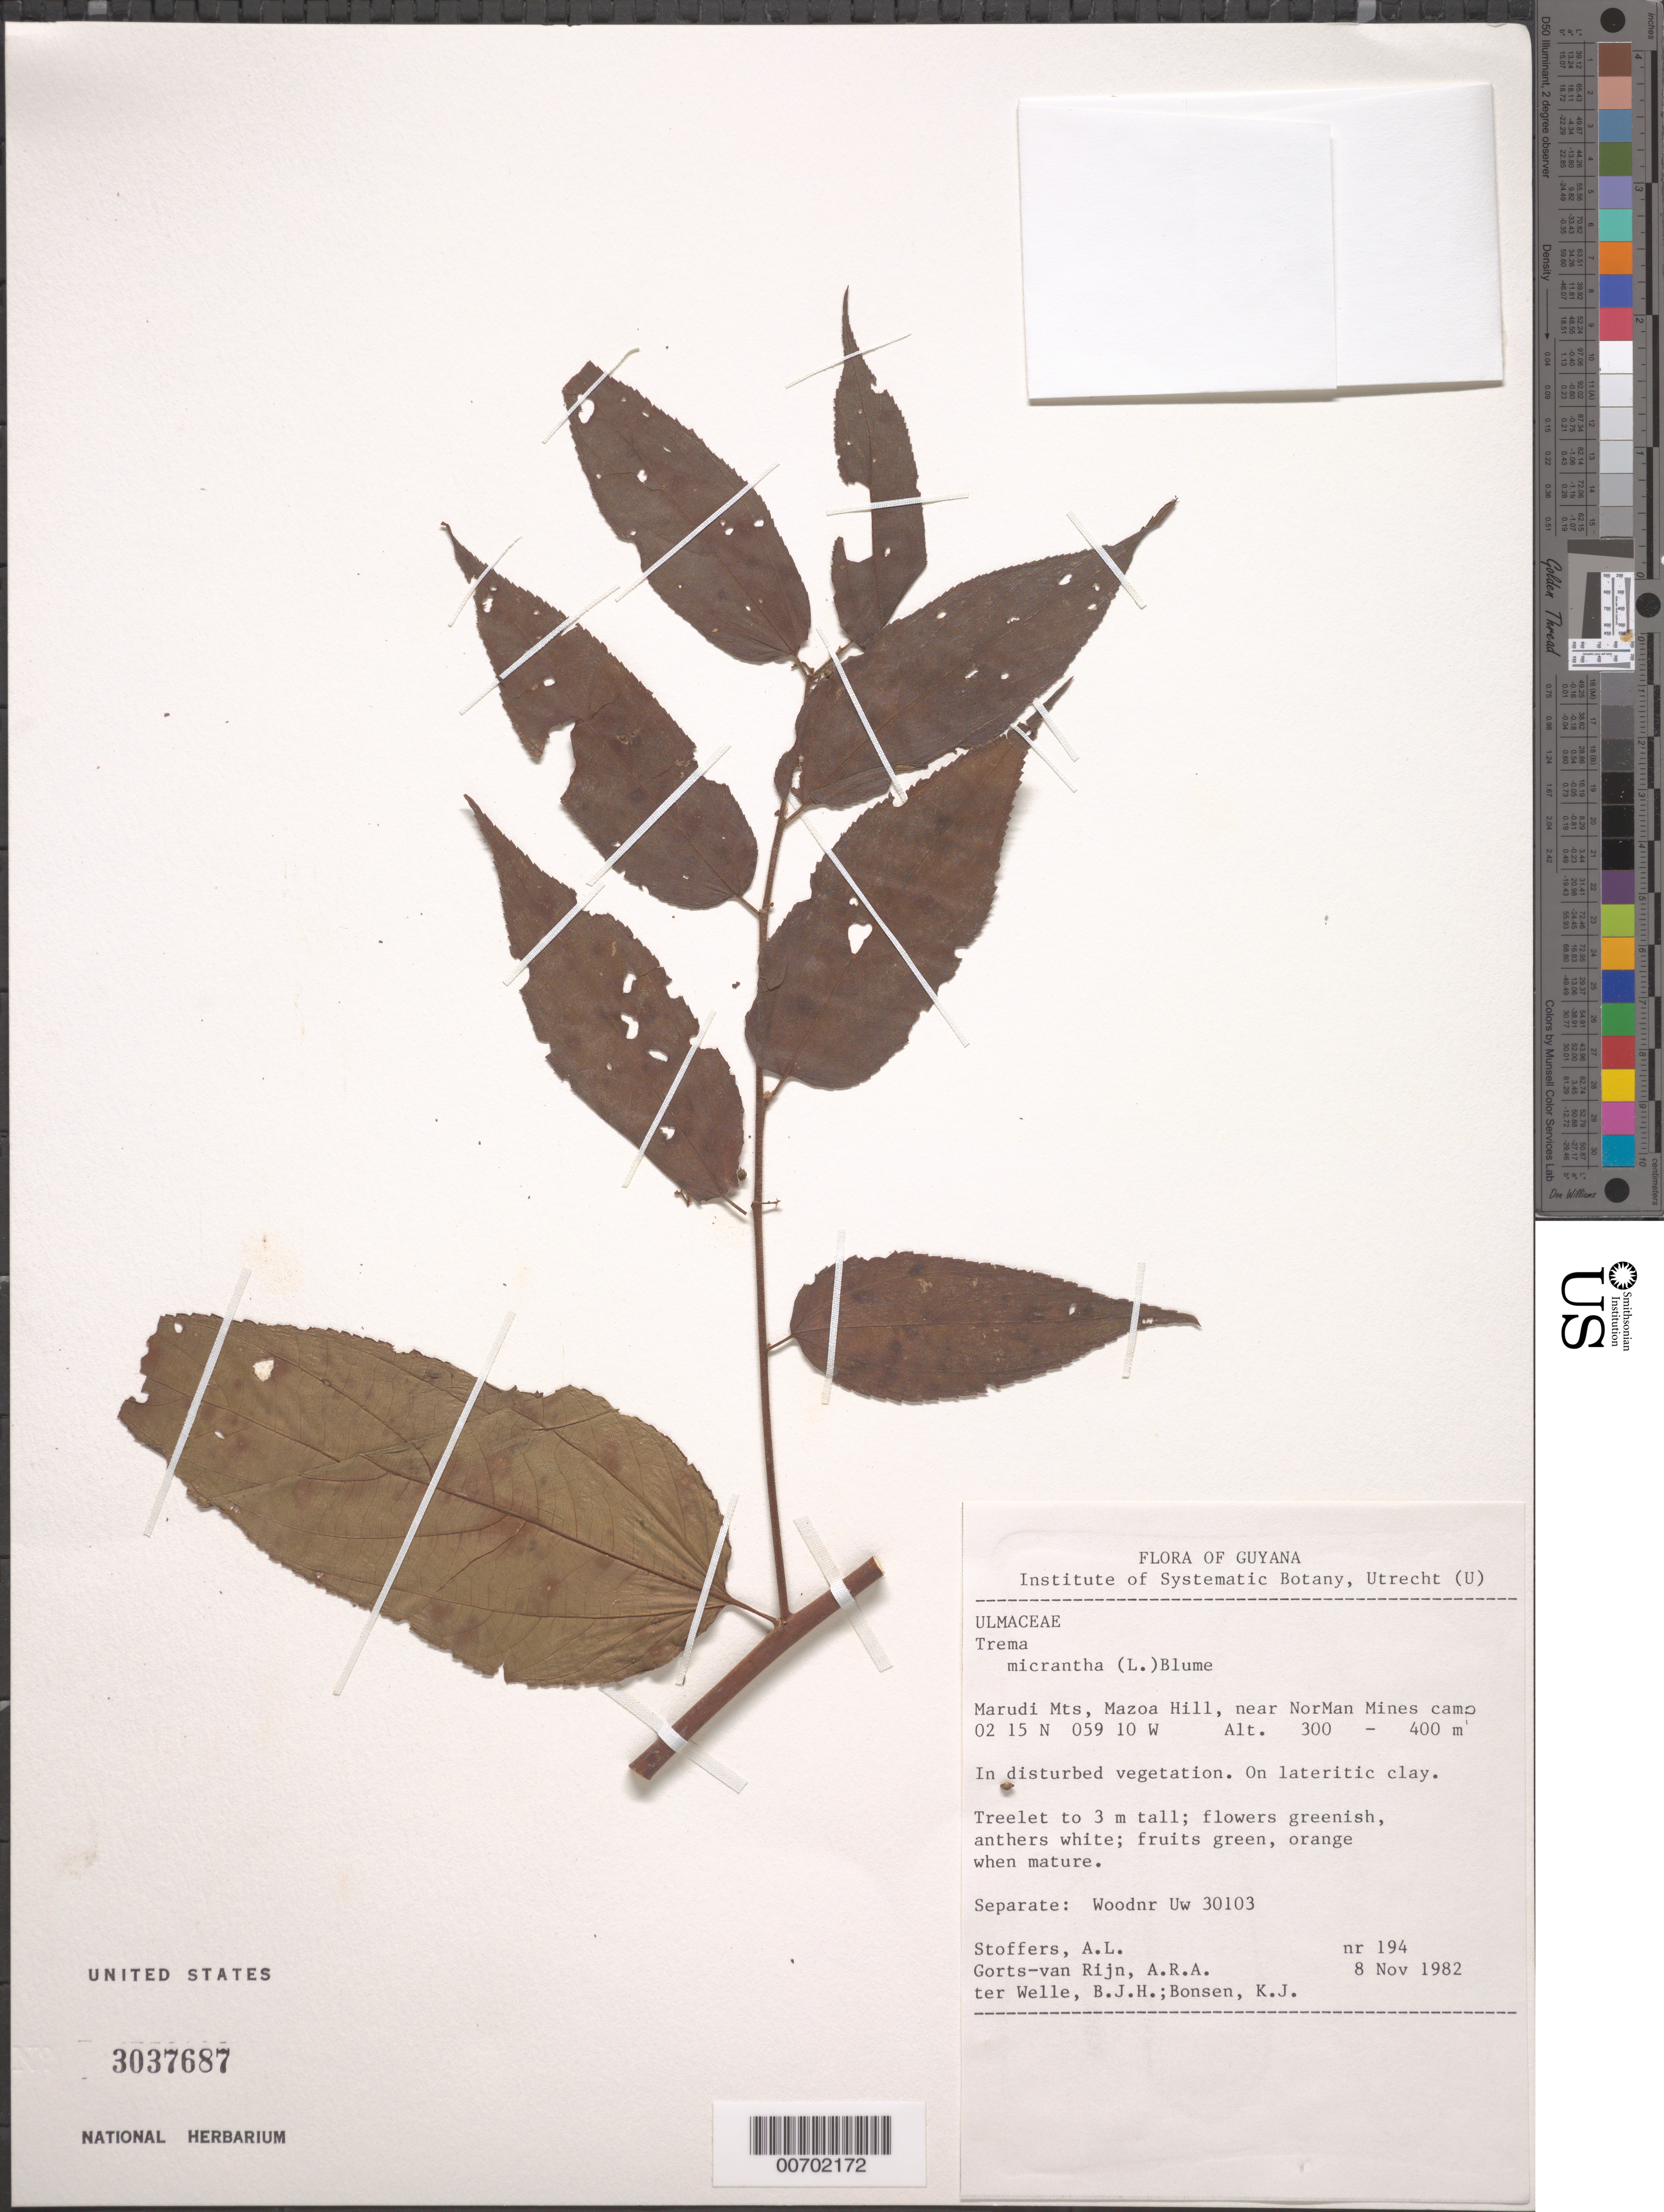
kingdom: Plantae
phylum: Tracheophyta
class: Magnoliopsida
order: Rosales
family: Cannabaceae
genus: Trema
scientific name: Trema micranthum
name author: (L.) Blume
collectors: A. Stoffers, A. .R. A. Görts-van Rijn, B. Welle & K. Bonsen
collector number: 194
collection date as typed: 8-Nov-82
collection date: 1982-11-08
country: Guyana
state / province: U. Takutu-U. Essequibo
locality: Marudi Mts., Mazoa Hill, near NorMan Mines camp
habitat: Disturbed vegetation on lateritic clay soil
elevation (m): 300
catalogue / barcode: US 3037687